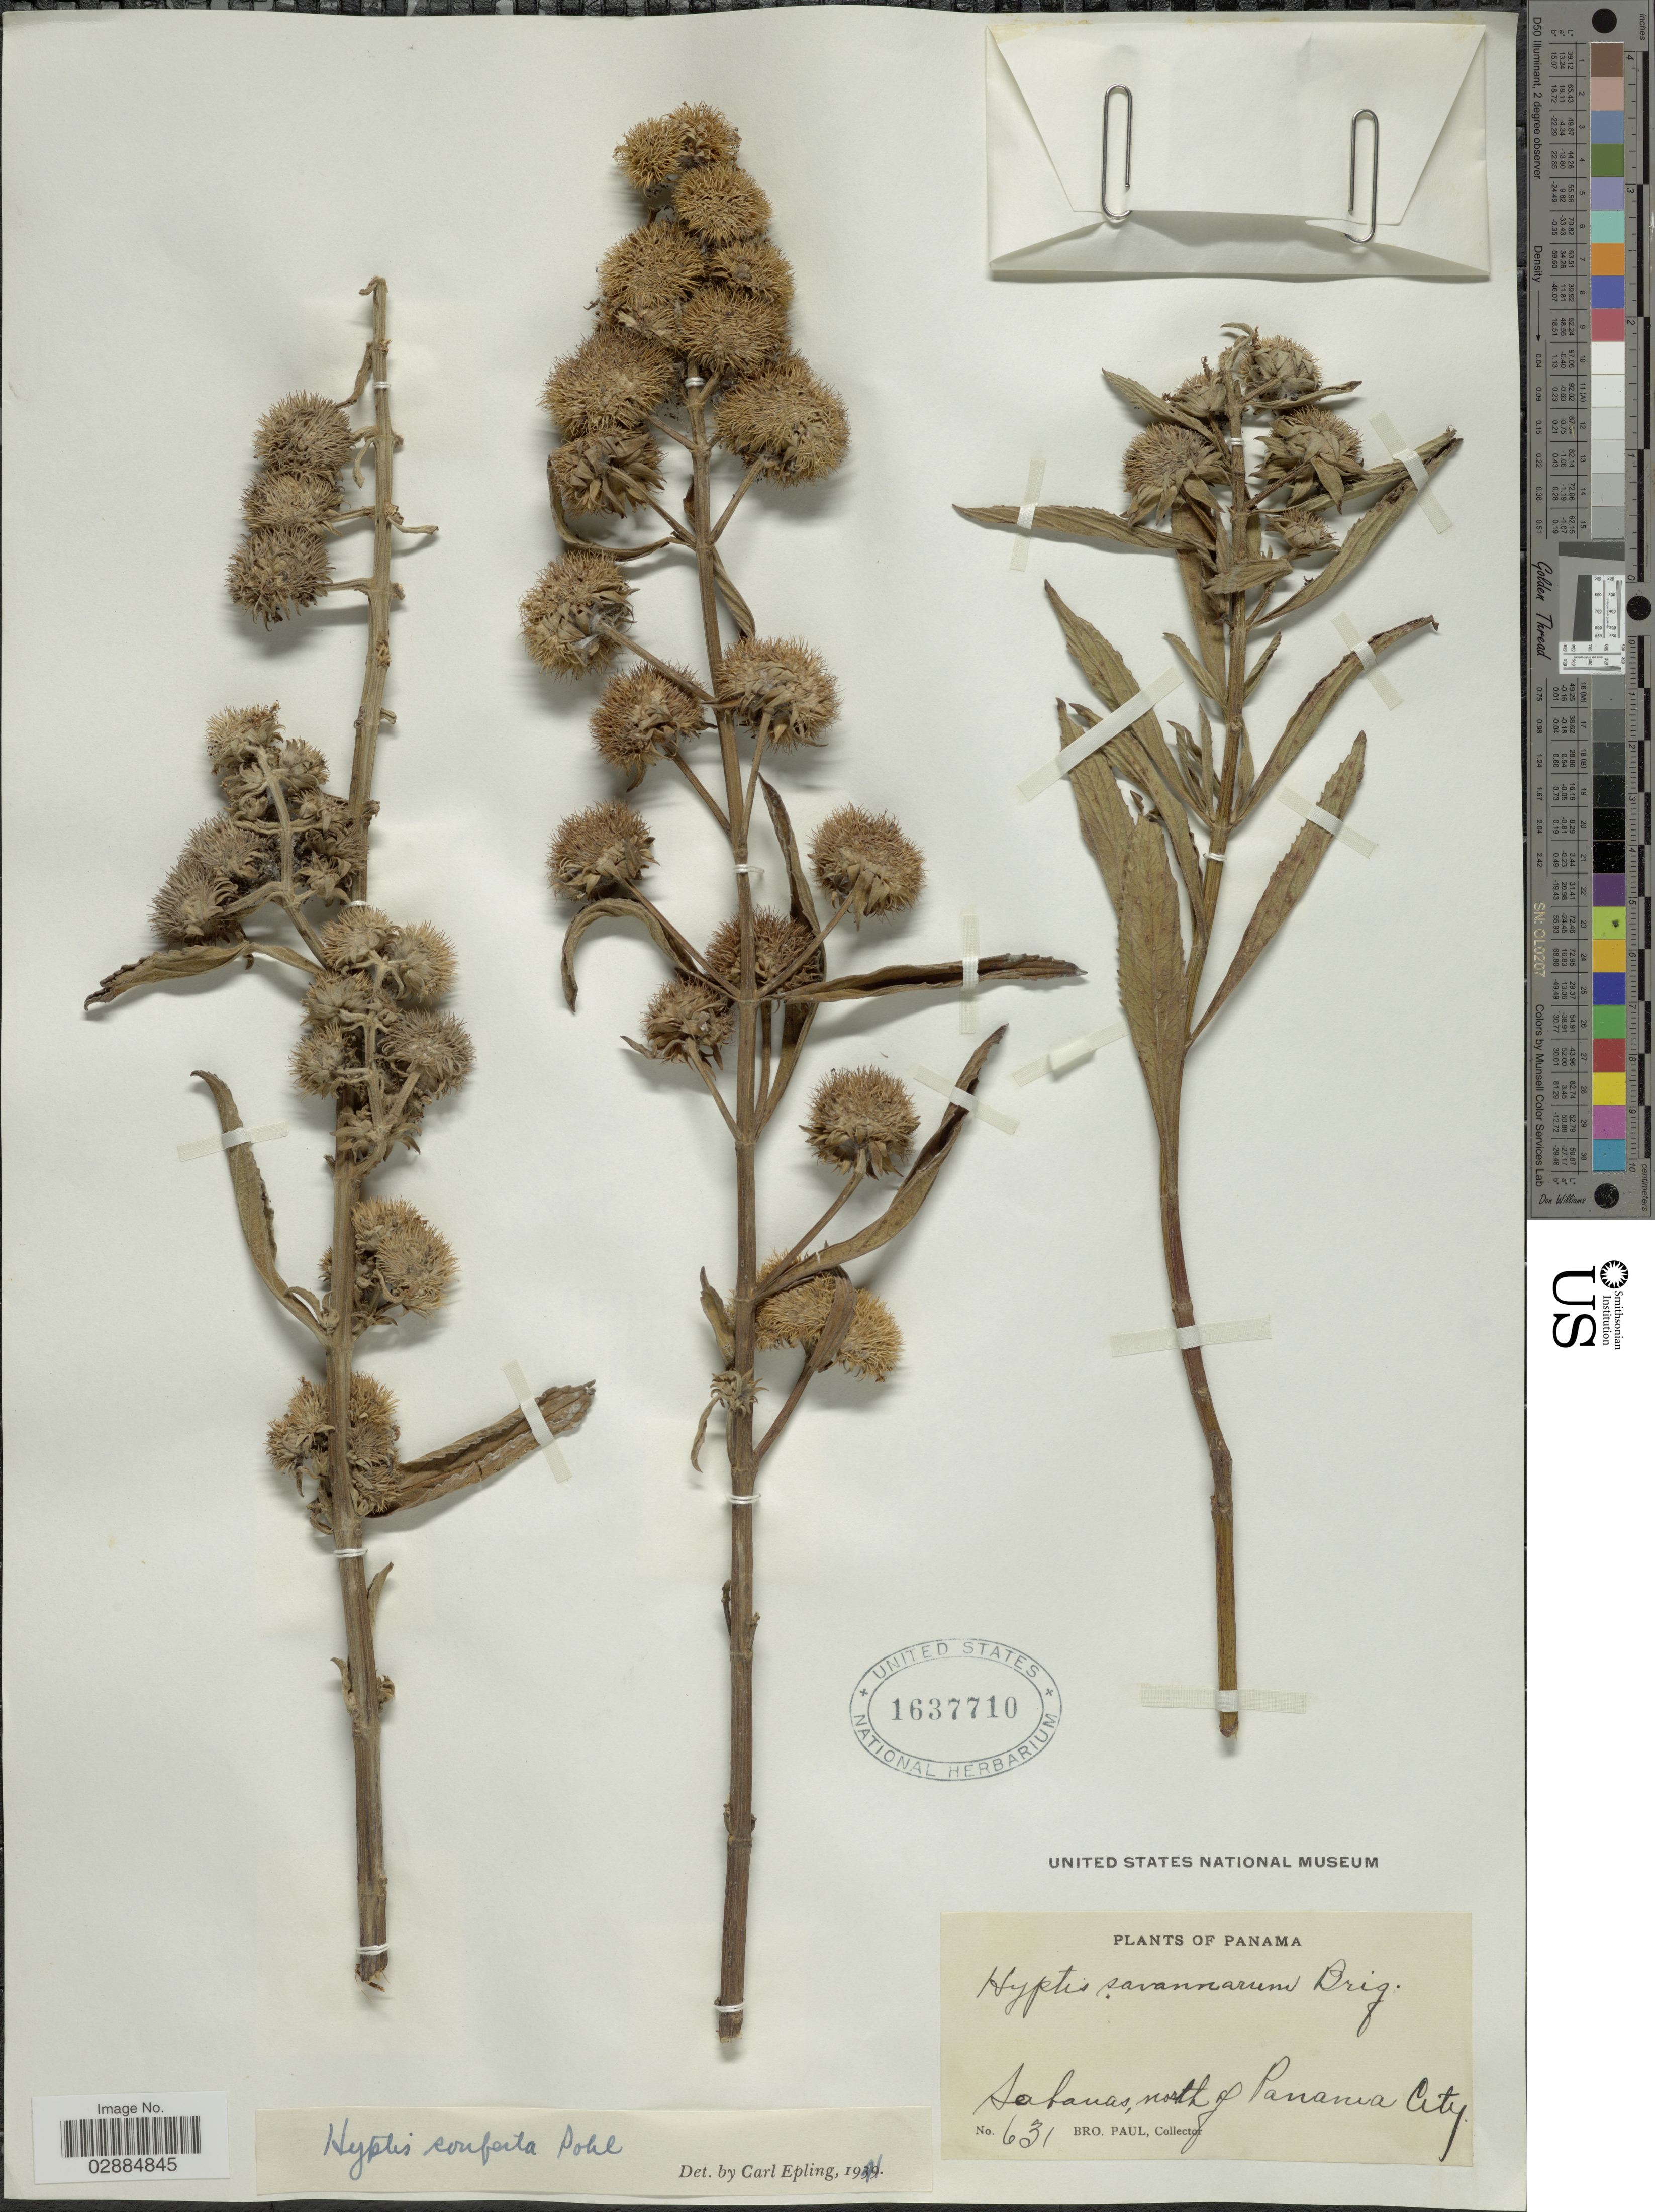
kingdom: Plantae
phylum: Tracheophyta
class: Magnoliopsida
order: Lamiales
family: Lamiaceae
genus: Hyptis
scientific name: Hyptis conferta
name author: Pohl ex Benth.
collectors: B. Paul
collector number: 631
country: Panama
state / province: Panamá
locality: Sabanas, north of Panama City.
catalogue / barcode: US 1637710